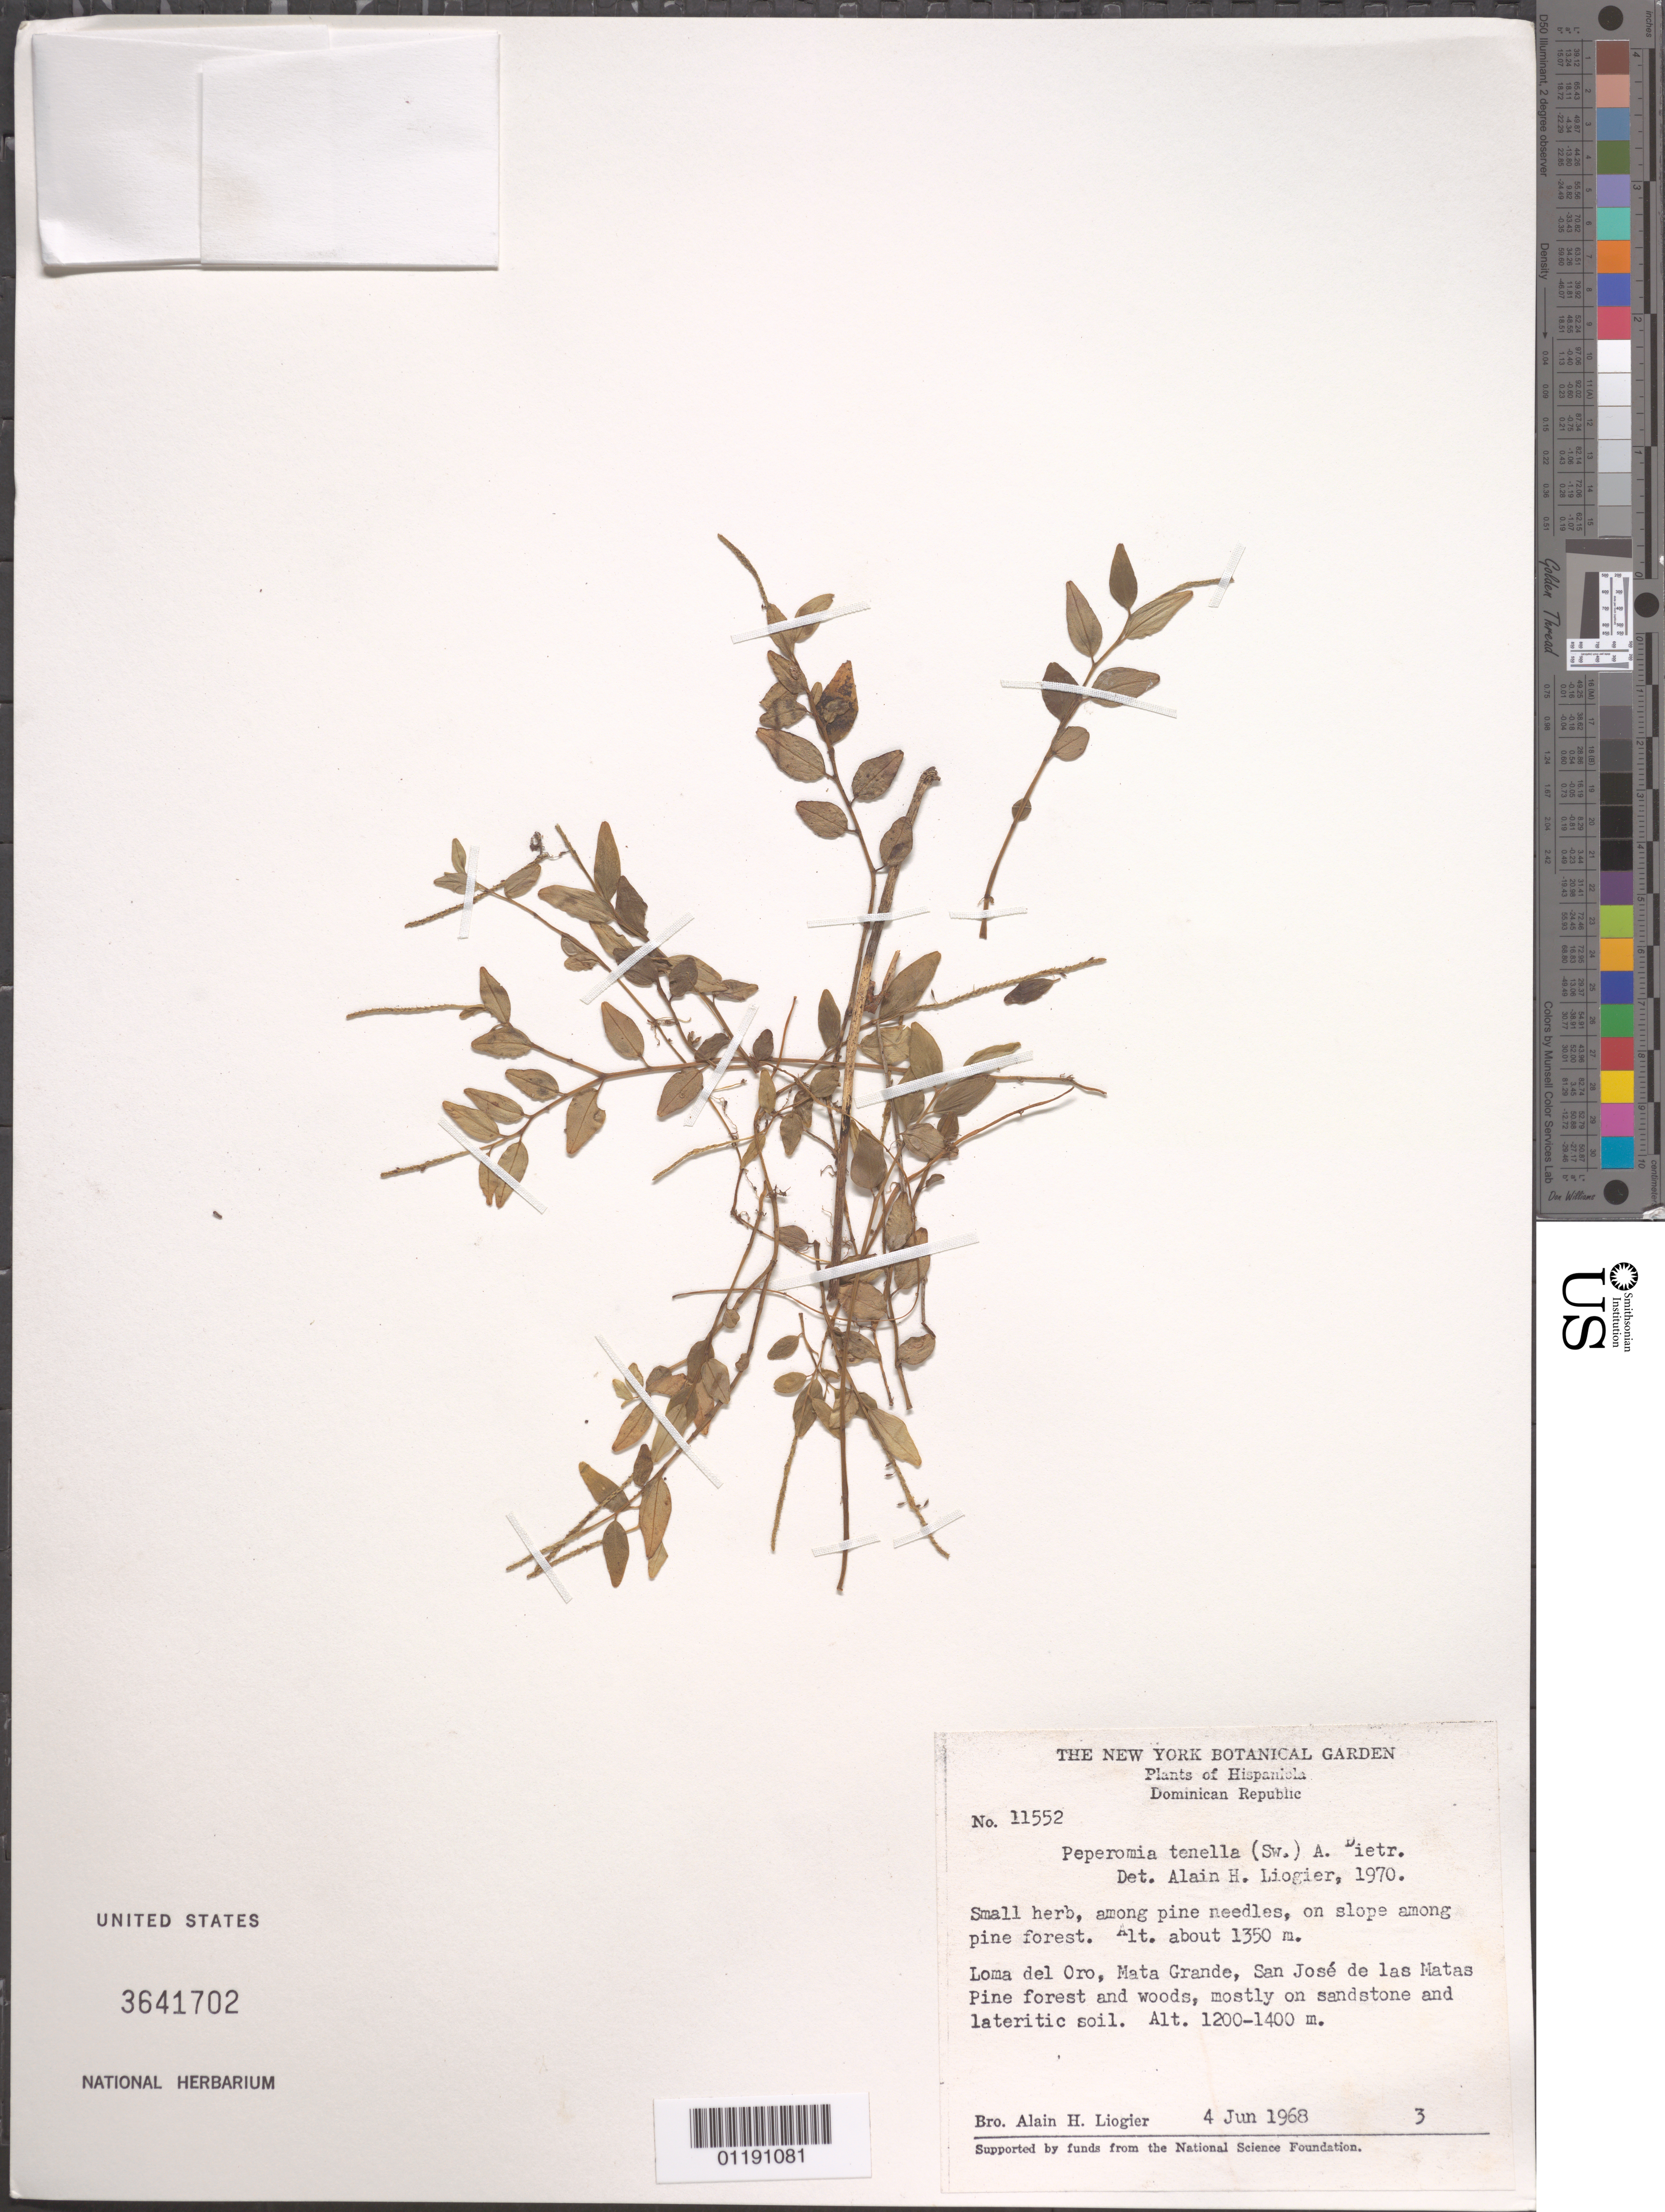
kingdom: Plantae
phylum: Tracheophyta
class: Magnoliopsida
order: Piperales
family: Piperaceae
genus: Peperomia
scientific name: Peperomia tenella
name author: (Sw.) A. Dietr.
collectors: A. H. Liogier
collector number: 11552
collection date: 1968-06-04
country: Dominican Republic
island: Hispaniola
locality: Loma del Oro, Mata Grande, San José de las Matas.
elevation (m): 1200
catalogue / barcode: US 3641702